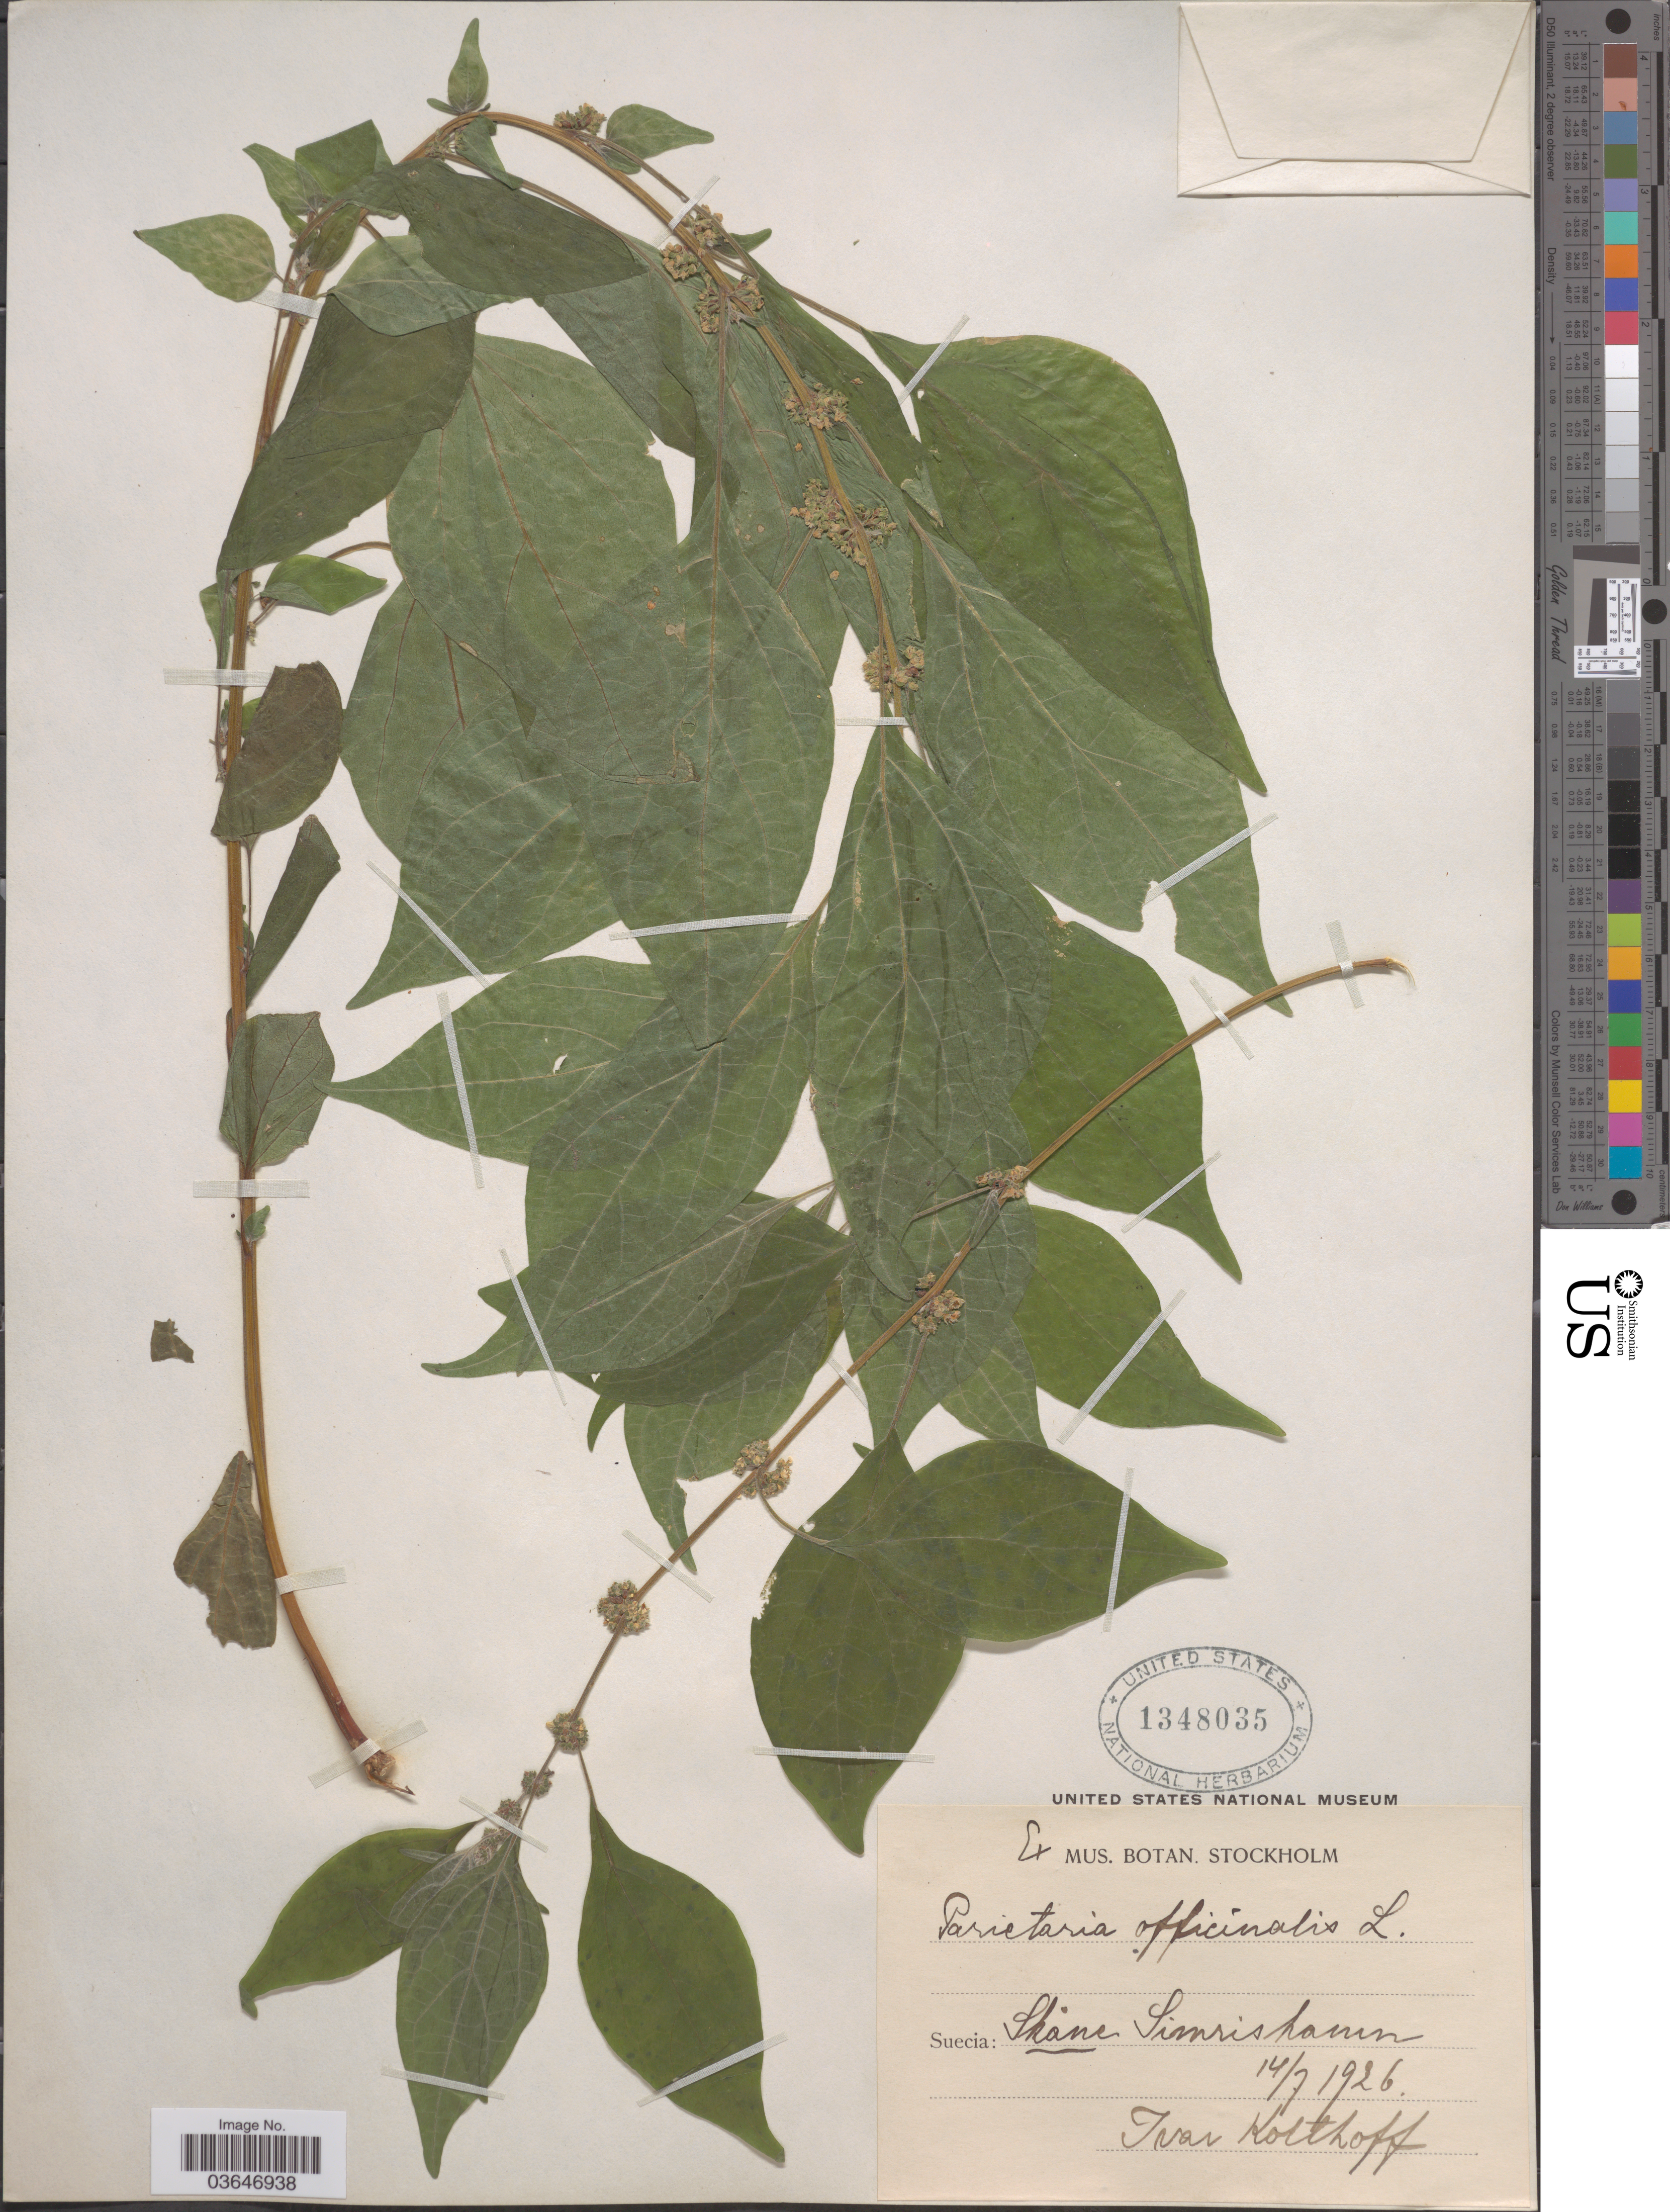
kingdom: Plantae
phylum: Tracheophyta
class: Magnoliopsida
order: Rosales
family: Urticaceae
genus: Parietaria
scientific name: Parietaria officinalis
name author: L.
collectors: I. Kolthoff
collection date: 1926-07-14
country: Sweden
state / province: Skåne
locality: Suecia: Simrishamn.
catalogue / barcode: US 1348035